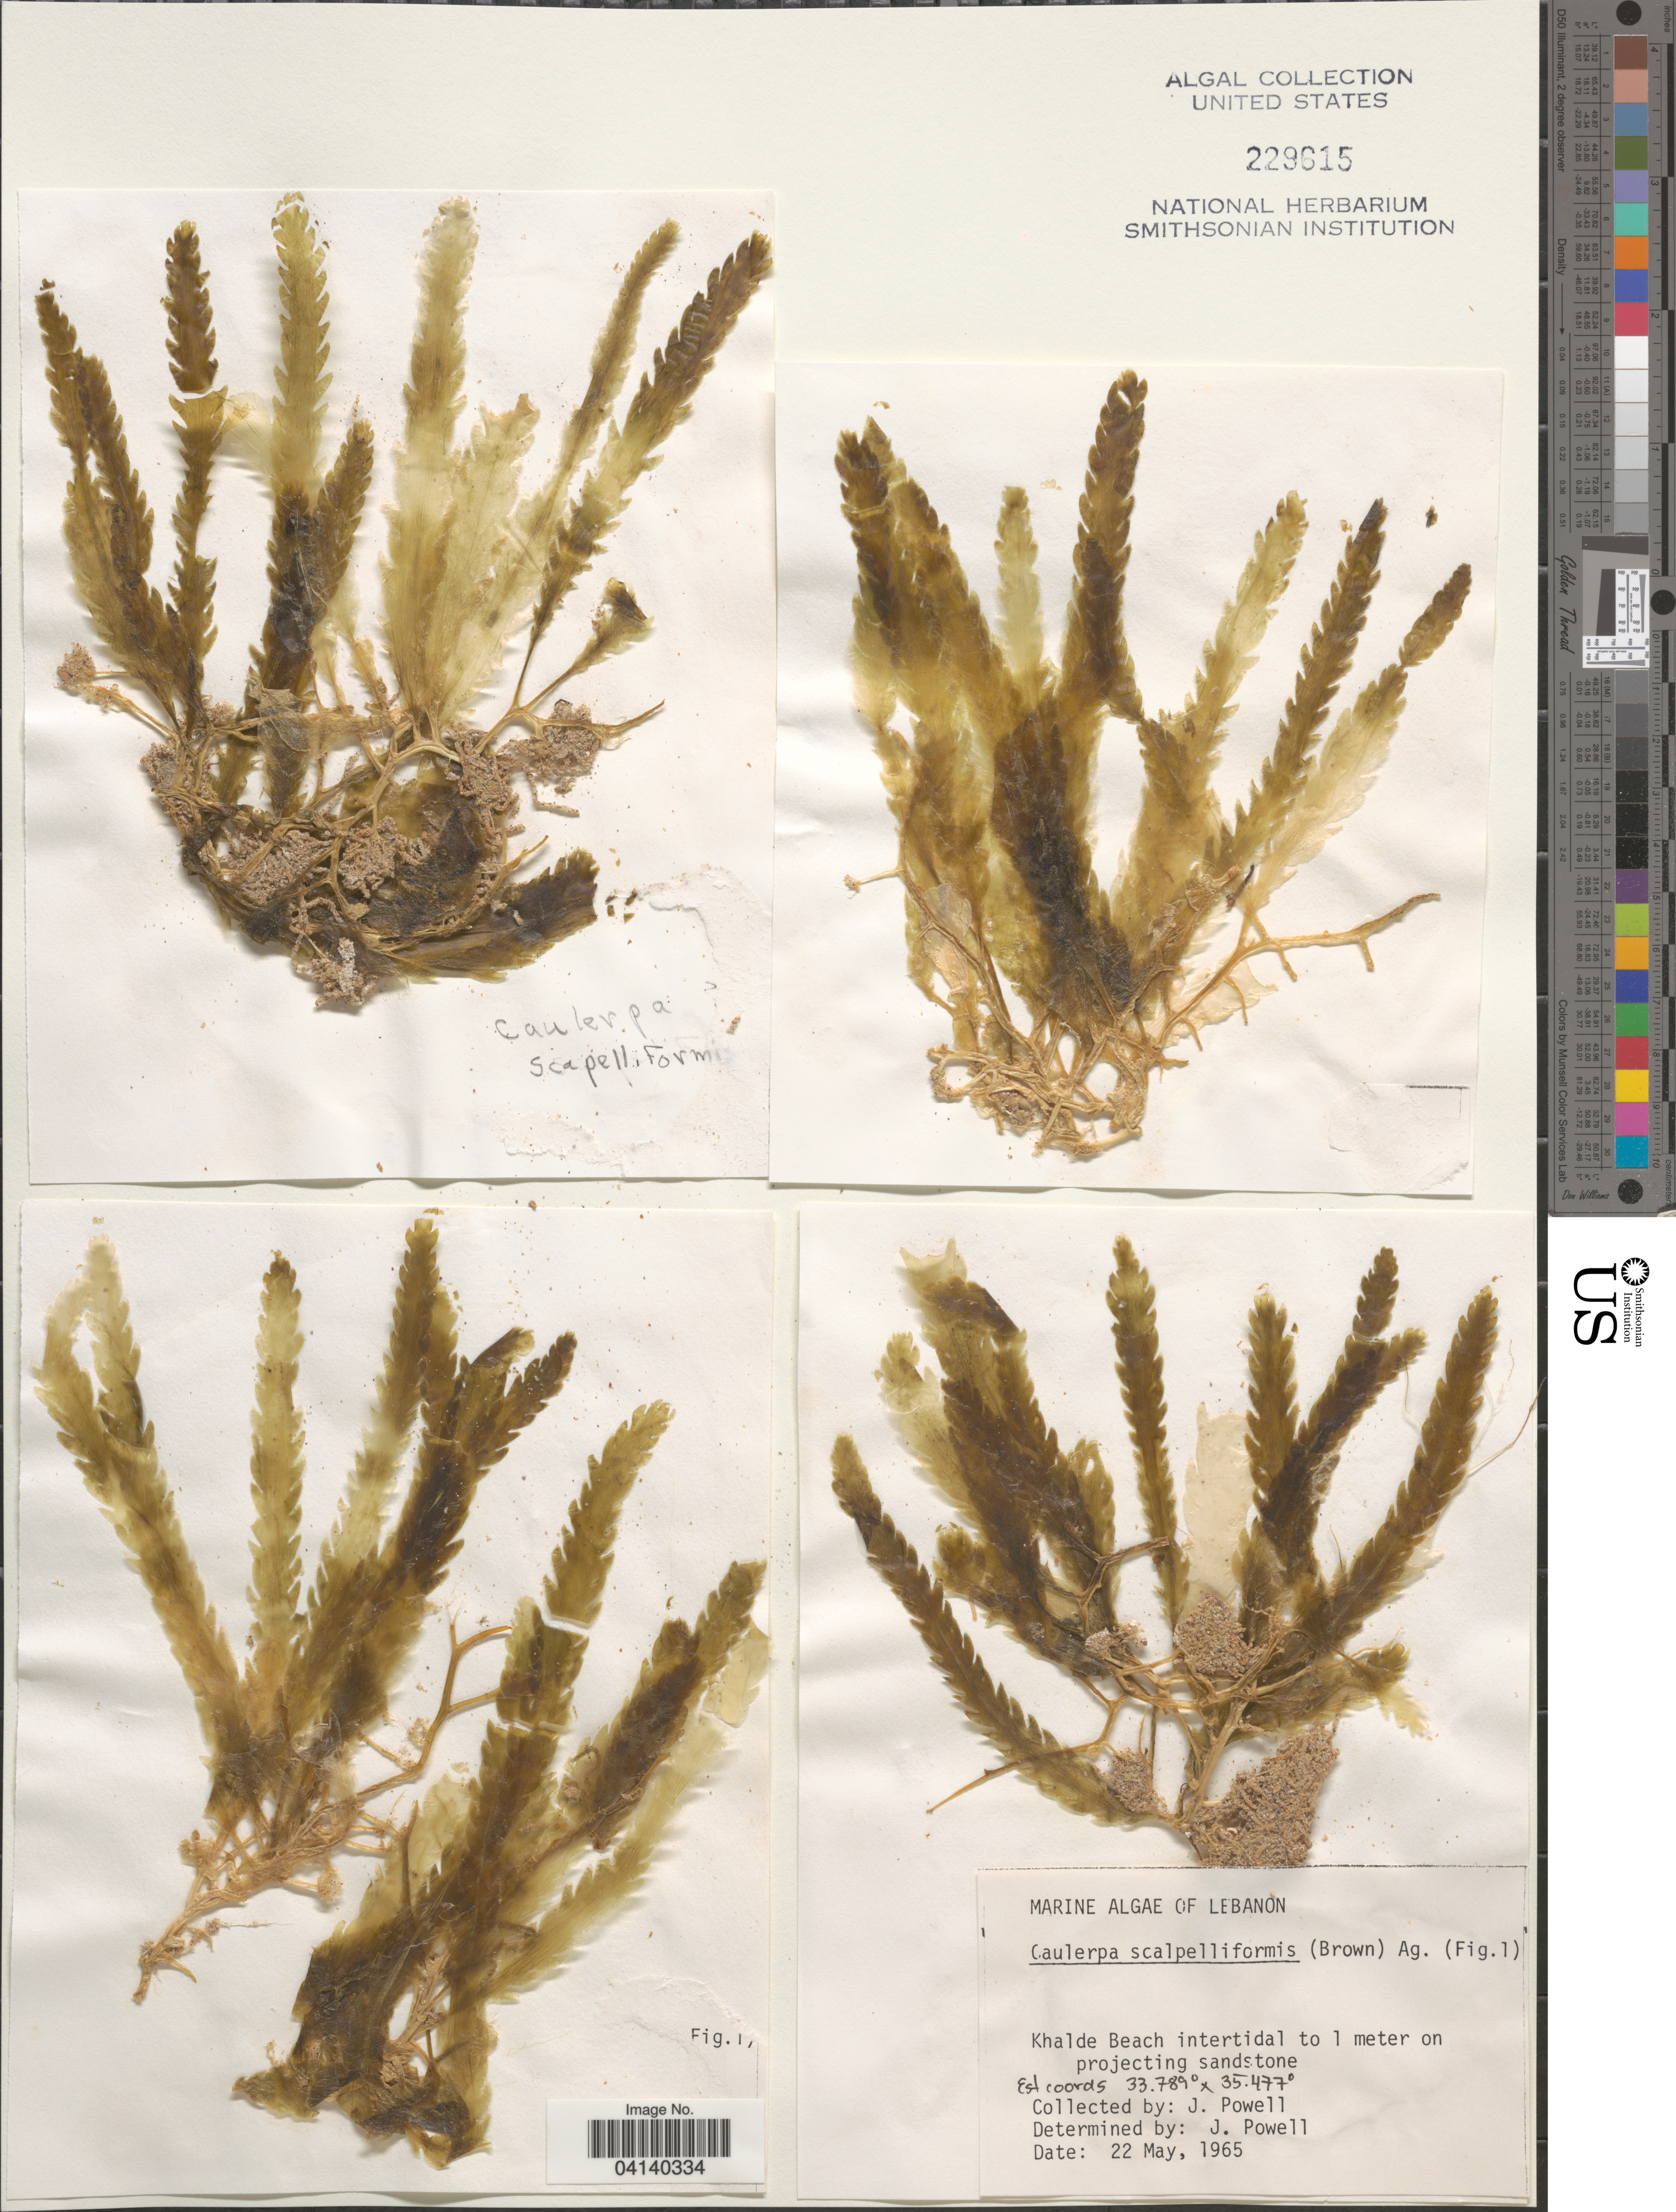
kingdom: Plantae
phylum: Chlorophyta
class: Ulvophyceae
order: Bryopsidales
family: Caulerpaceae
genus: Caulerpa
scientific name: Caulerpa scalpelliformis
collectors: J. Powell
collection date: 1965-05-22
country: Lebanon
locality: Khalde Beach intertidal.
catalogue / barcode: US 229615